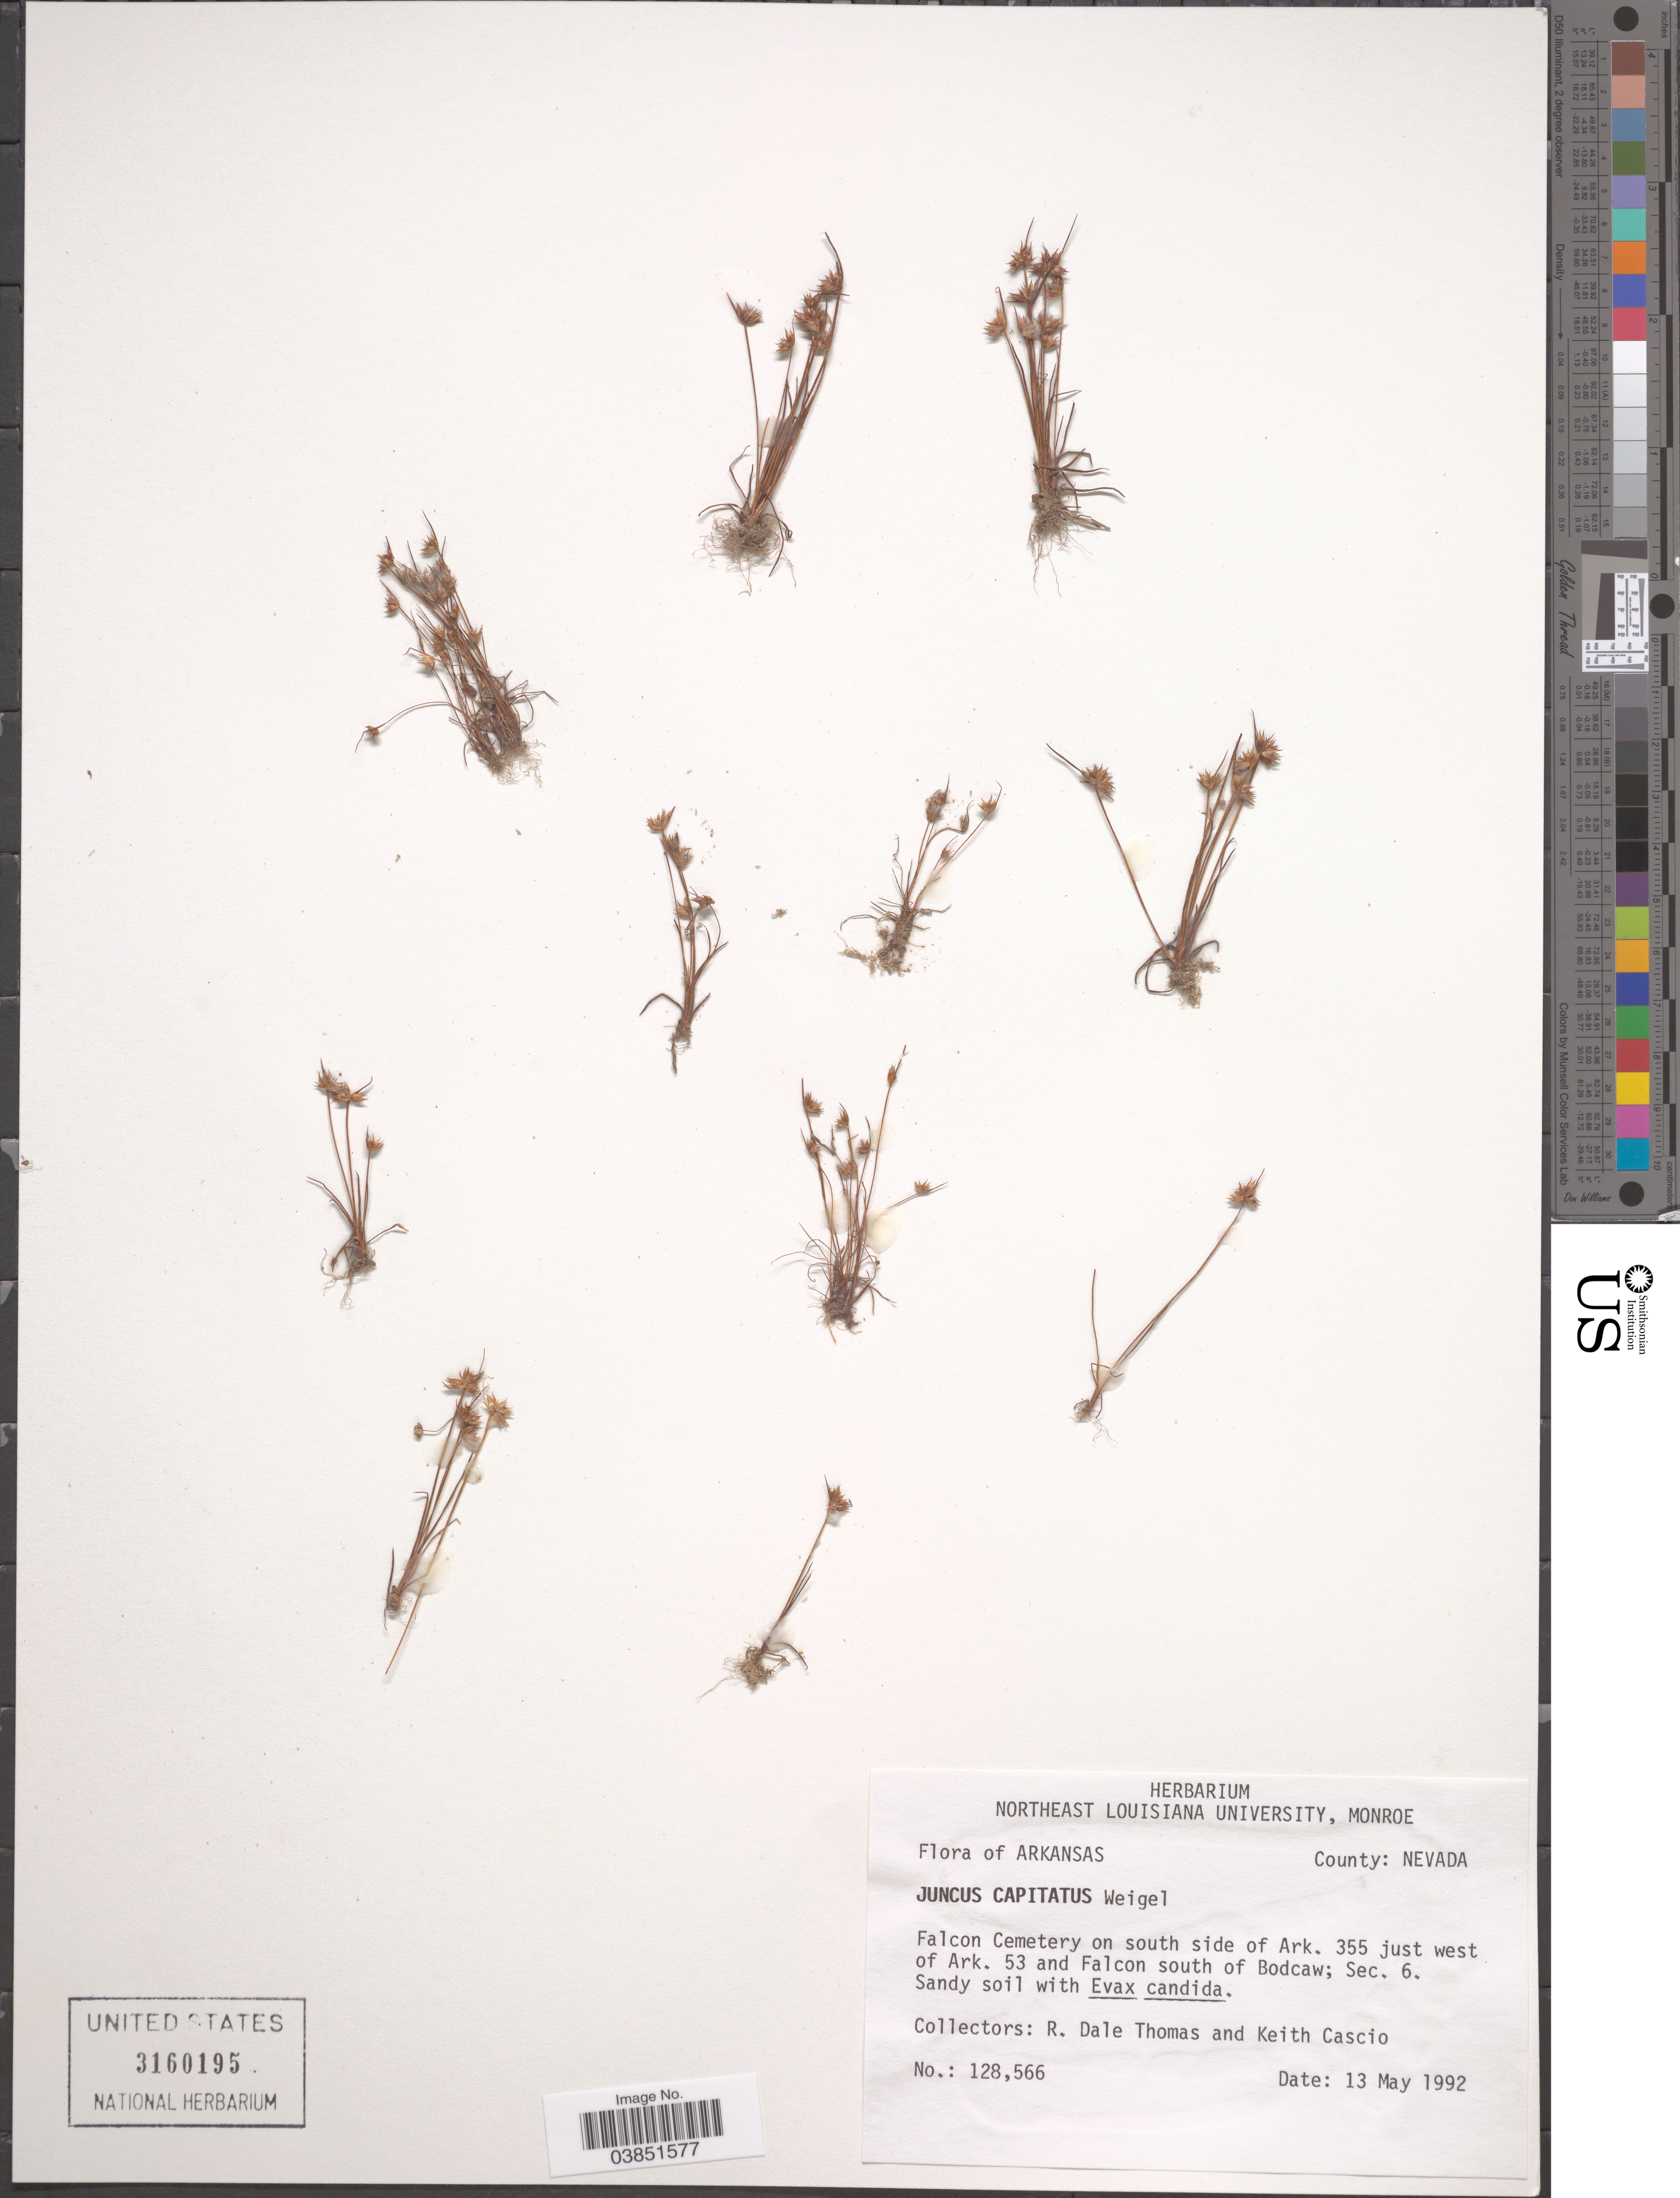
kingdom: Plantae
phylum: Tracheophyta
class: Liliopsida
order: Poales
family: Juncaceae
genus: Juncus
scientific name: Juncus capitatus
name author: Weigel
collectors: R. Thomas & K. Cascio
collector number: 128566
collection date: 1992-05-13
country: United States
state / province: Arkansas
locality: County: Nevada. Falcon Cemetery on south side of Ark. 355 just west of Ark. 53 and Falcon south of Bodcaw; Sec. 6.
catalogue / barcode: US 3160195